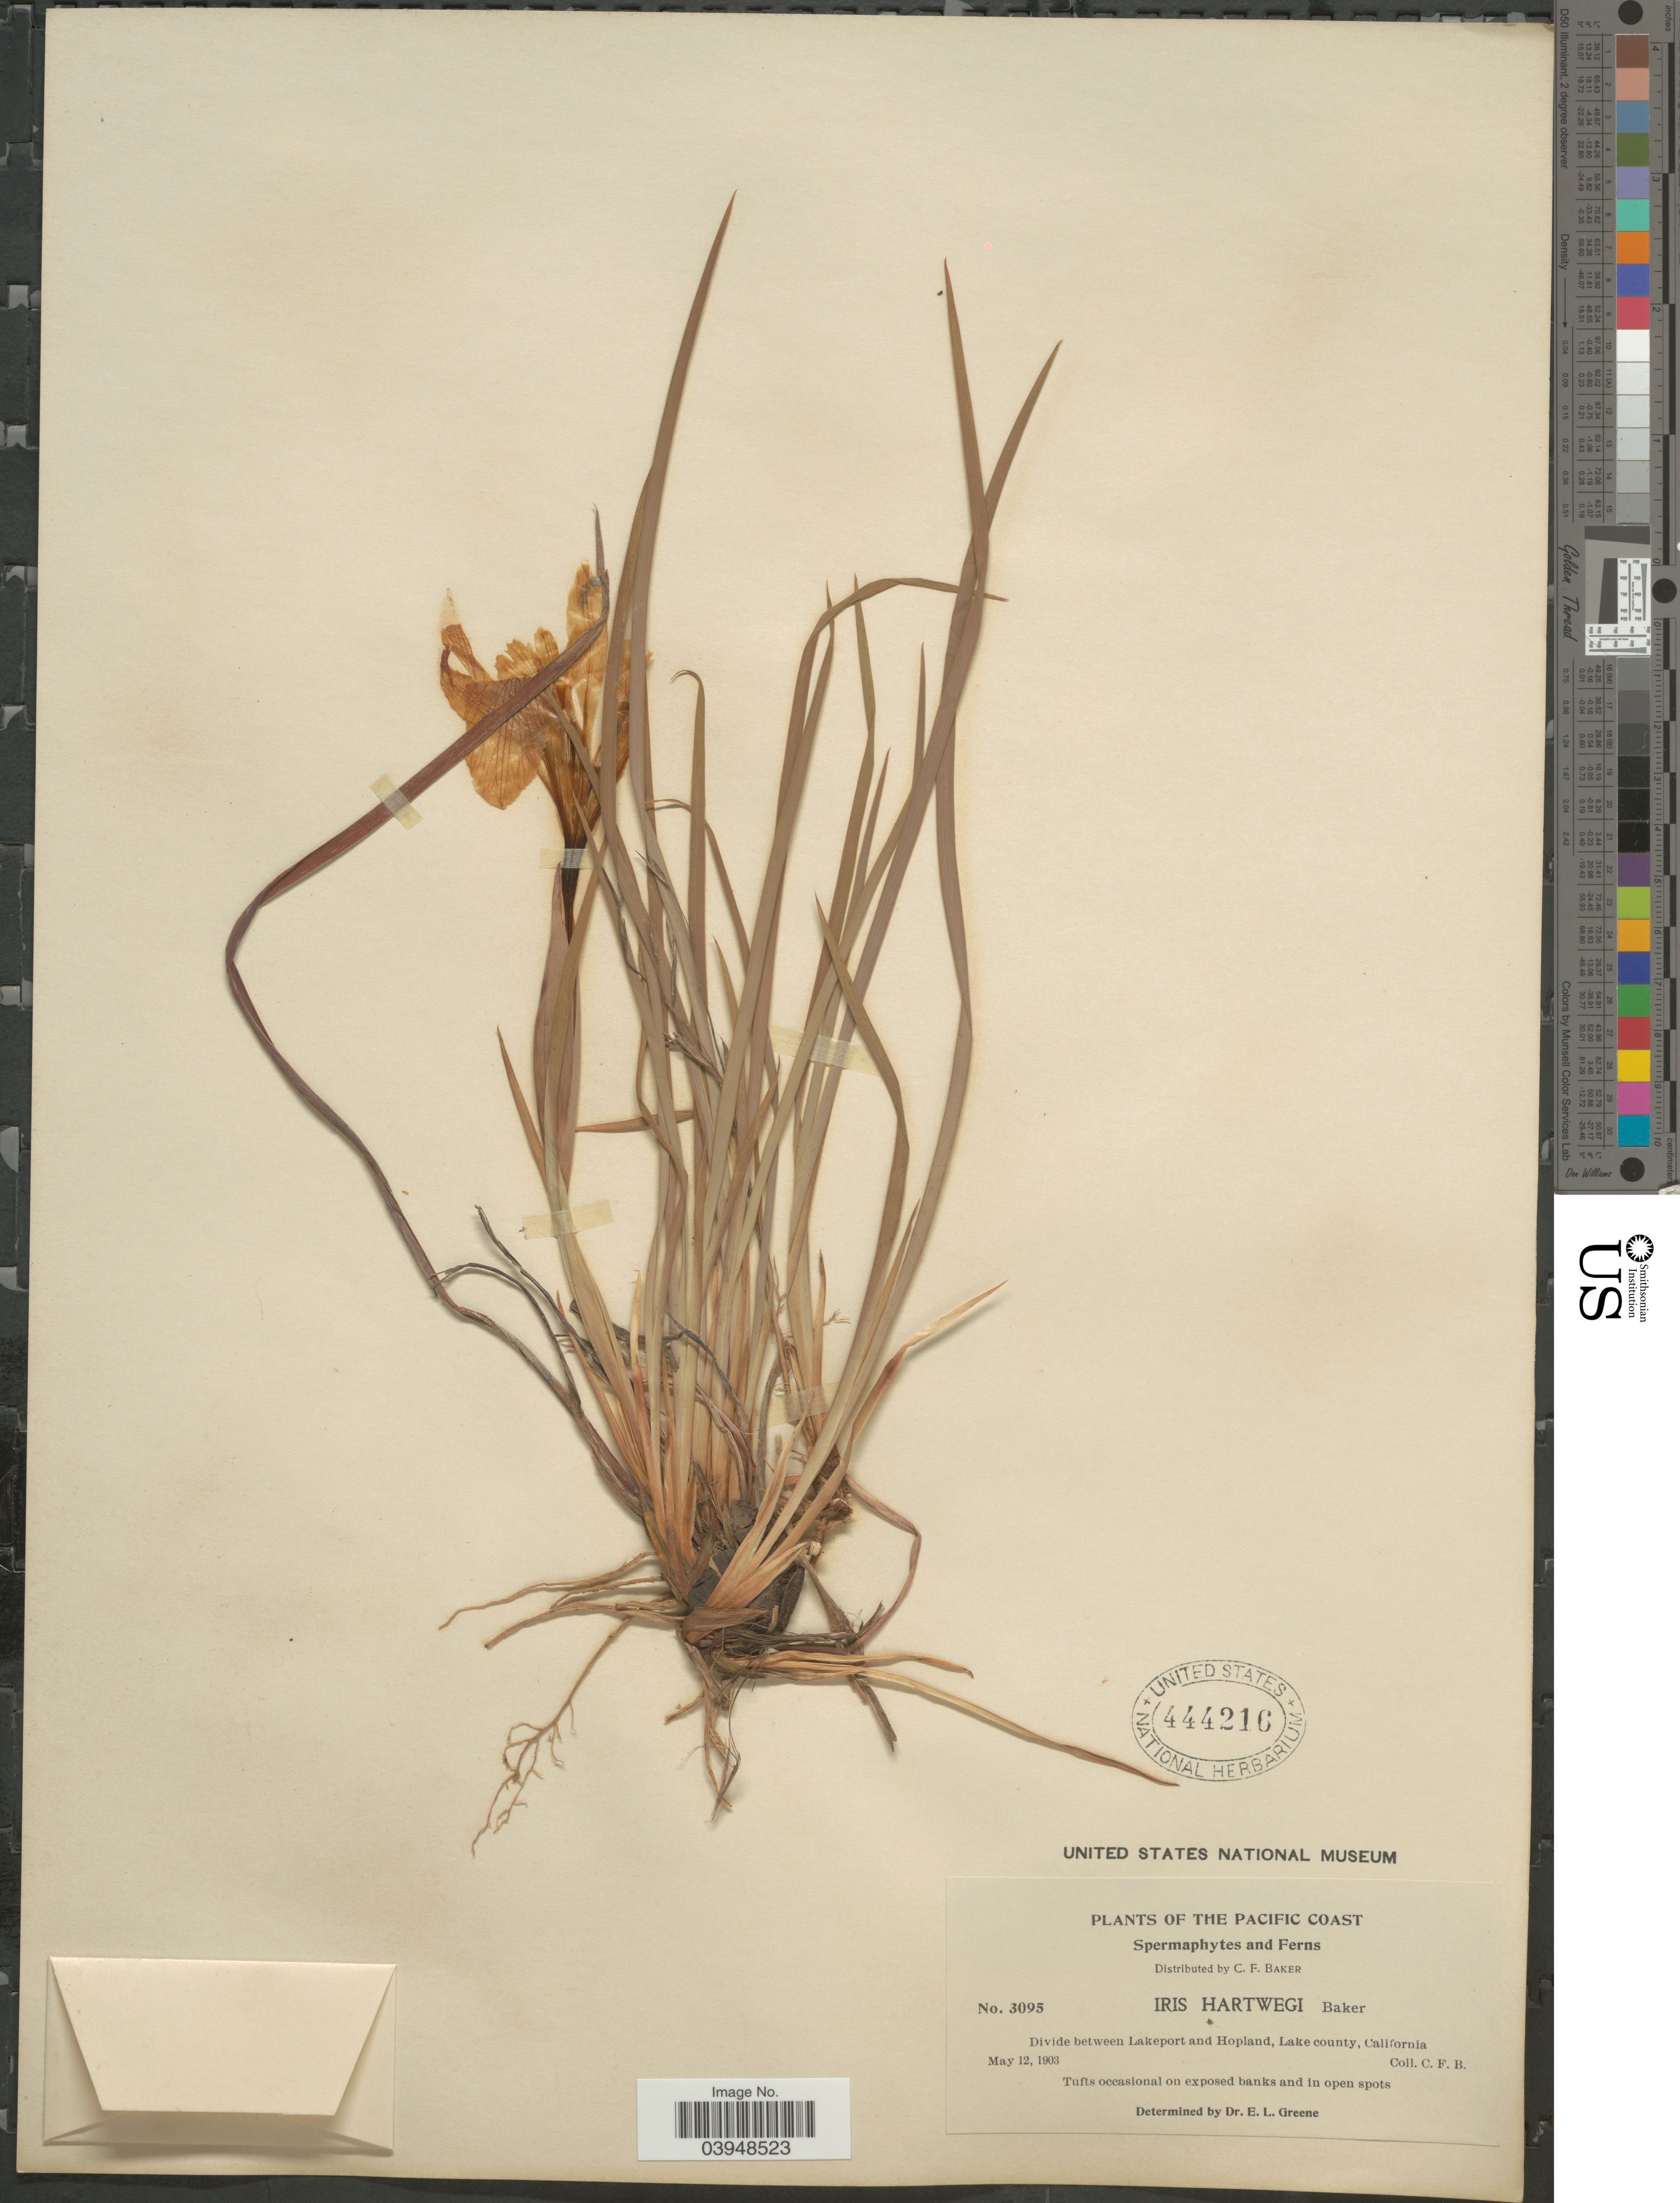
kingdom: Plantae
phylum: Tracheophyta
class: Liliopsida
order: Asparagales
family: Iridaceae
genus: Iris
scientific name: Iris hartwegii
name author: Baker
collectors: C. F. Baker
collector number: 3095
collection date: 1903-05-12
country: United States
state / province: California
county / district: Lake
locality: Pacific Coast. Divide between Lakeport and Hopland, Lake county.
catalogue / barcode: US 444216